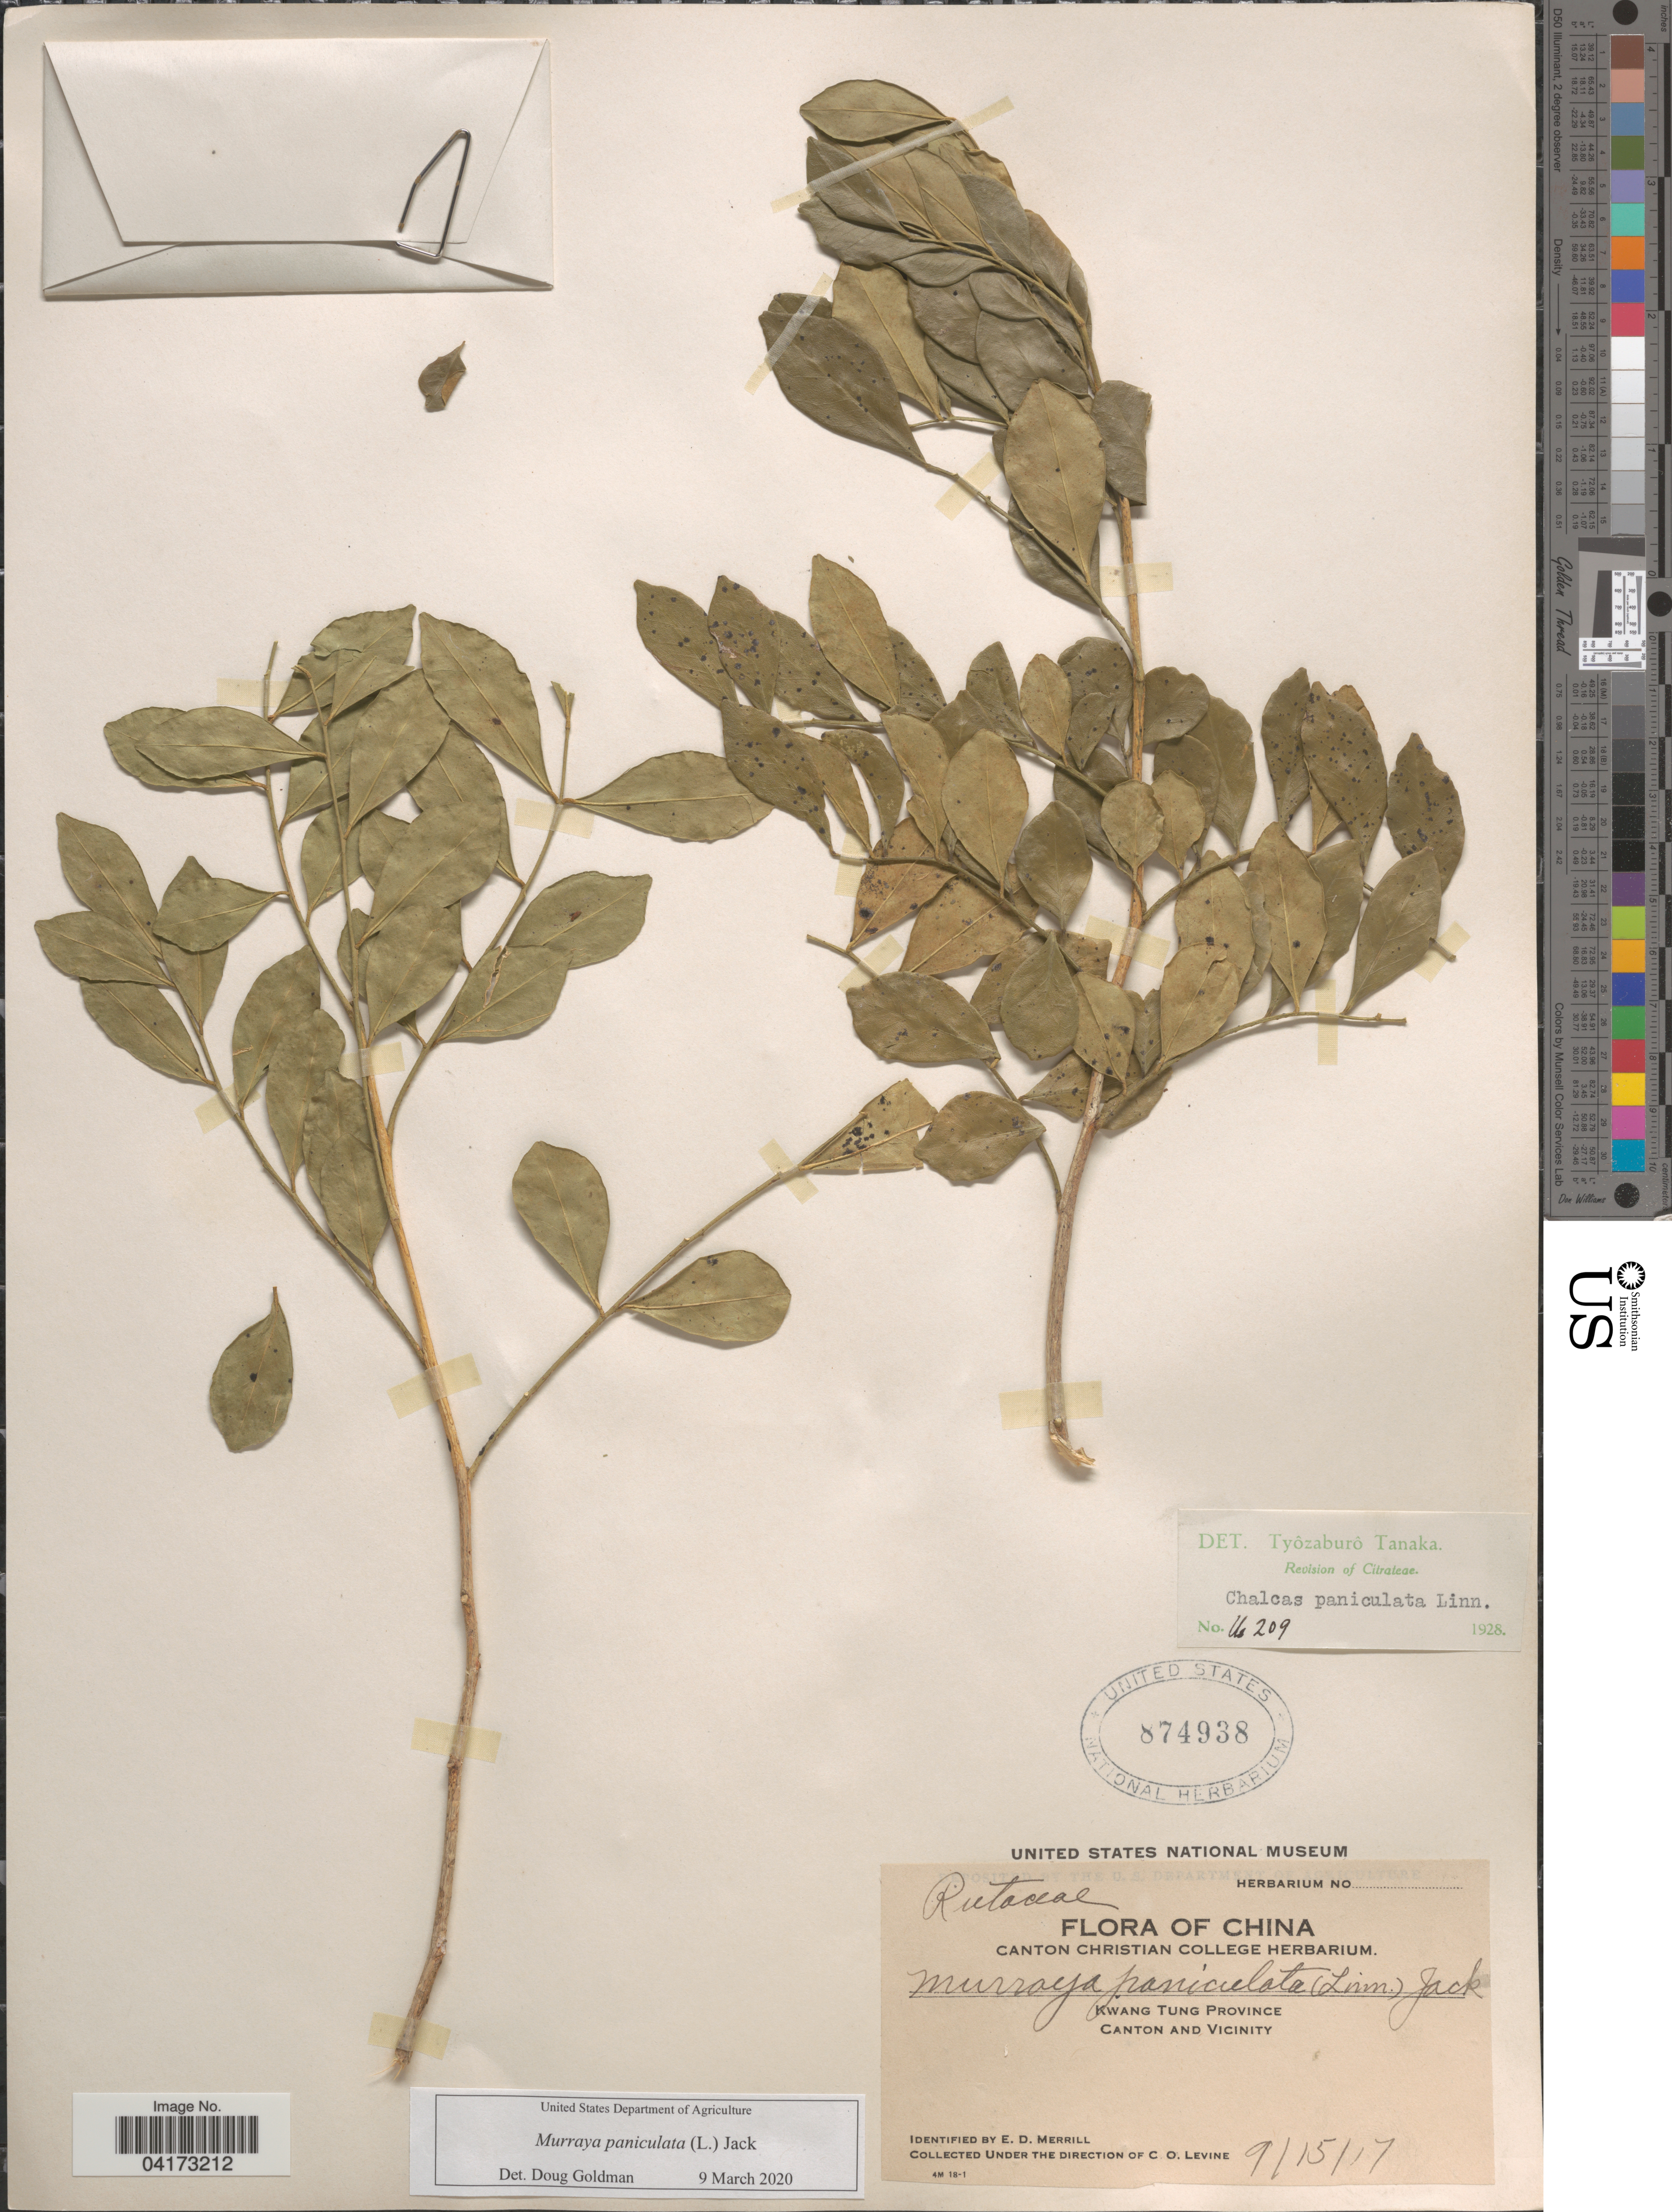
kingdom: Plantae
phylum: Tracheophyta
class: Magnoliopsida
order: Sapindales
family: Rutaceae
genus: Murraya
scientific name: Murraya paniculata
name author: (L.) Jack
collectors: C. O. Levine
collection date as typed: Transcribed d/m/y: 15/9/17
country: China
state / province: Guangdong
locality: Kwang Tung Province. Canton and vicinity.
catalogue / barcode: US 874938